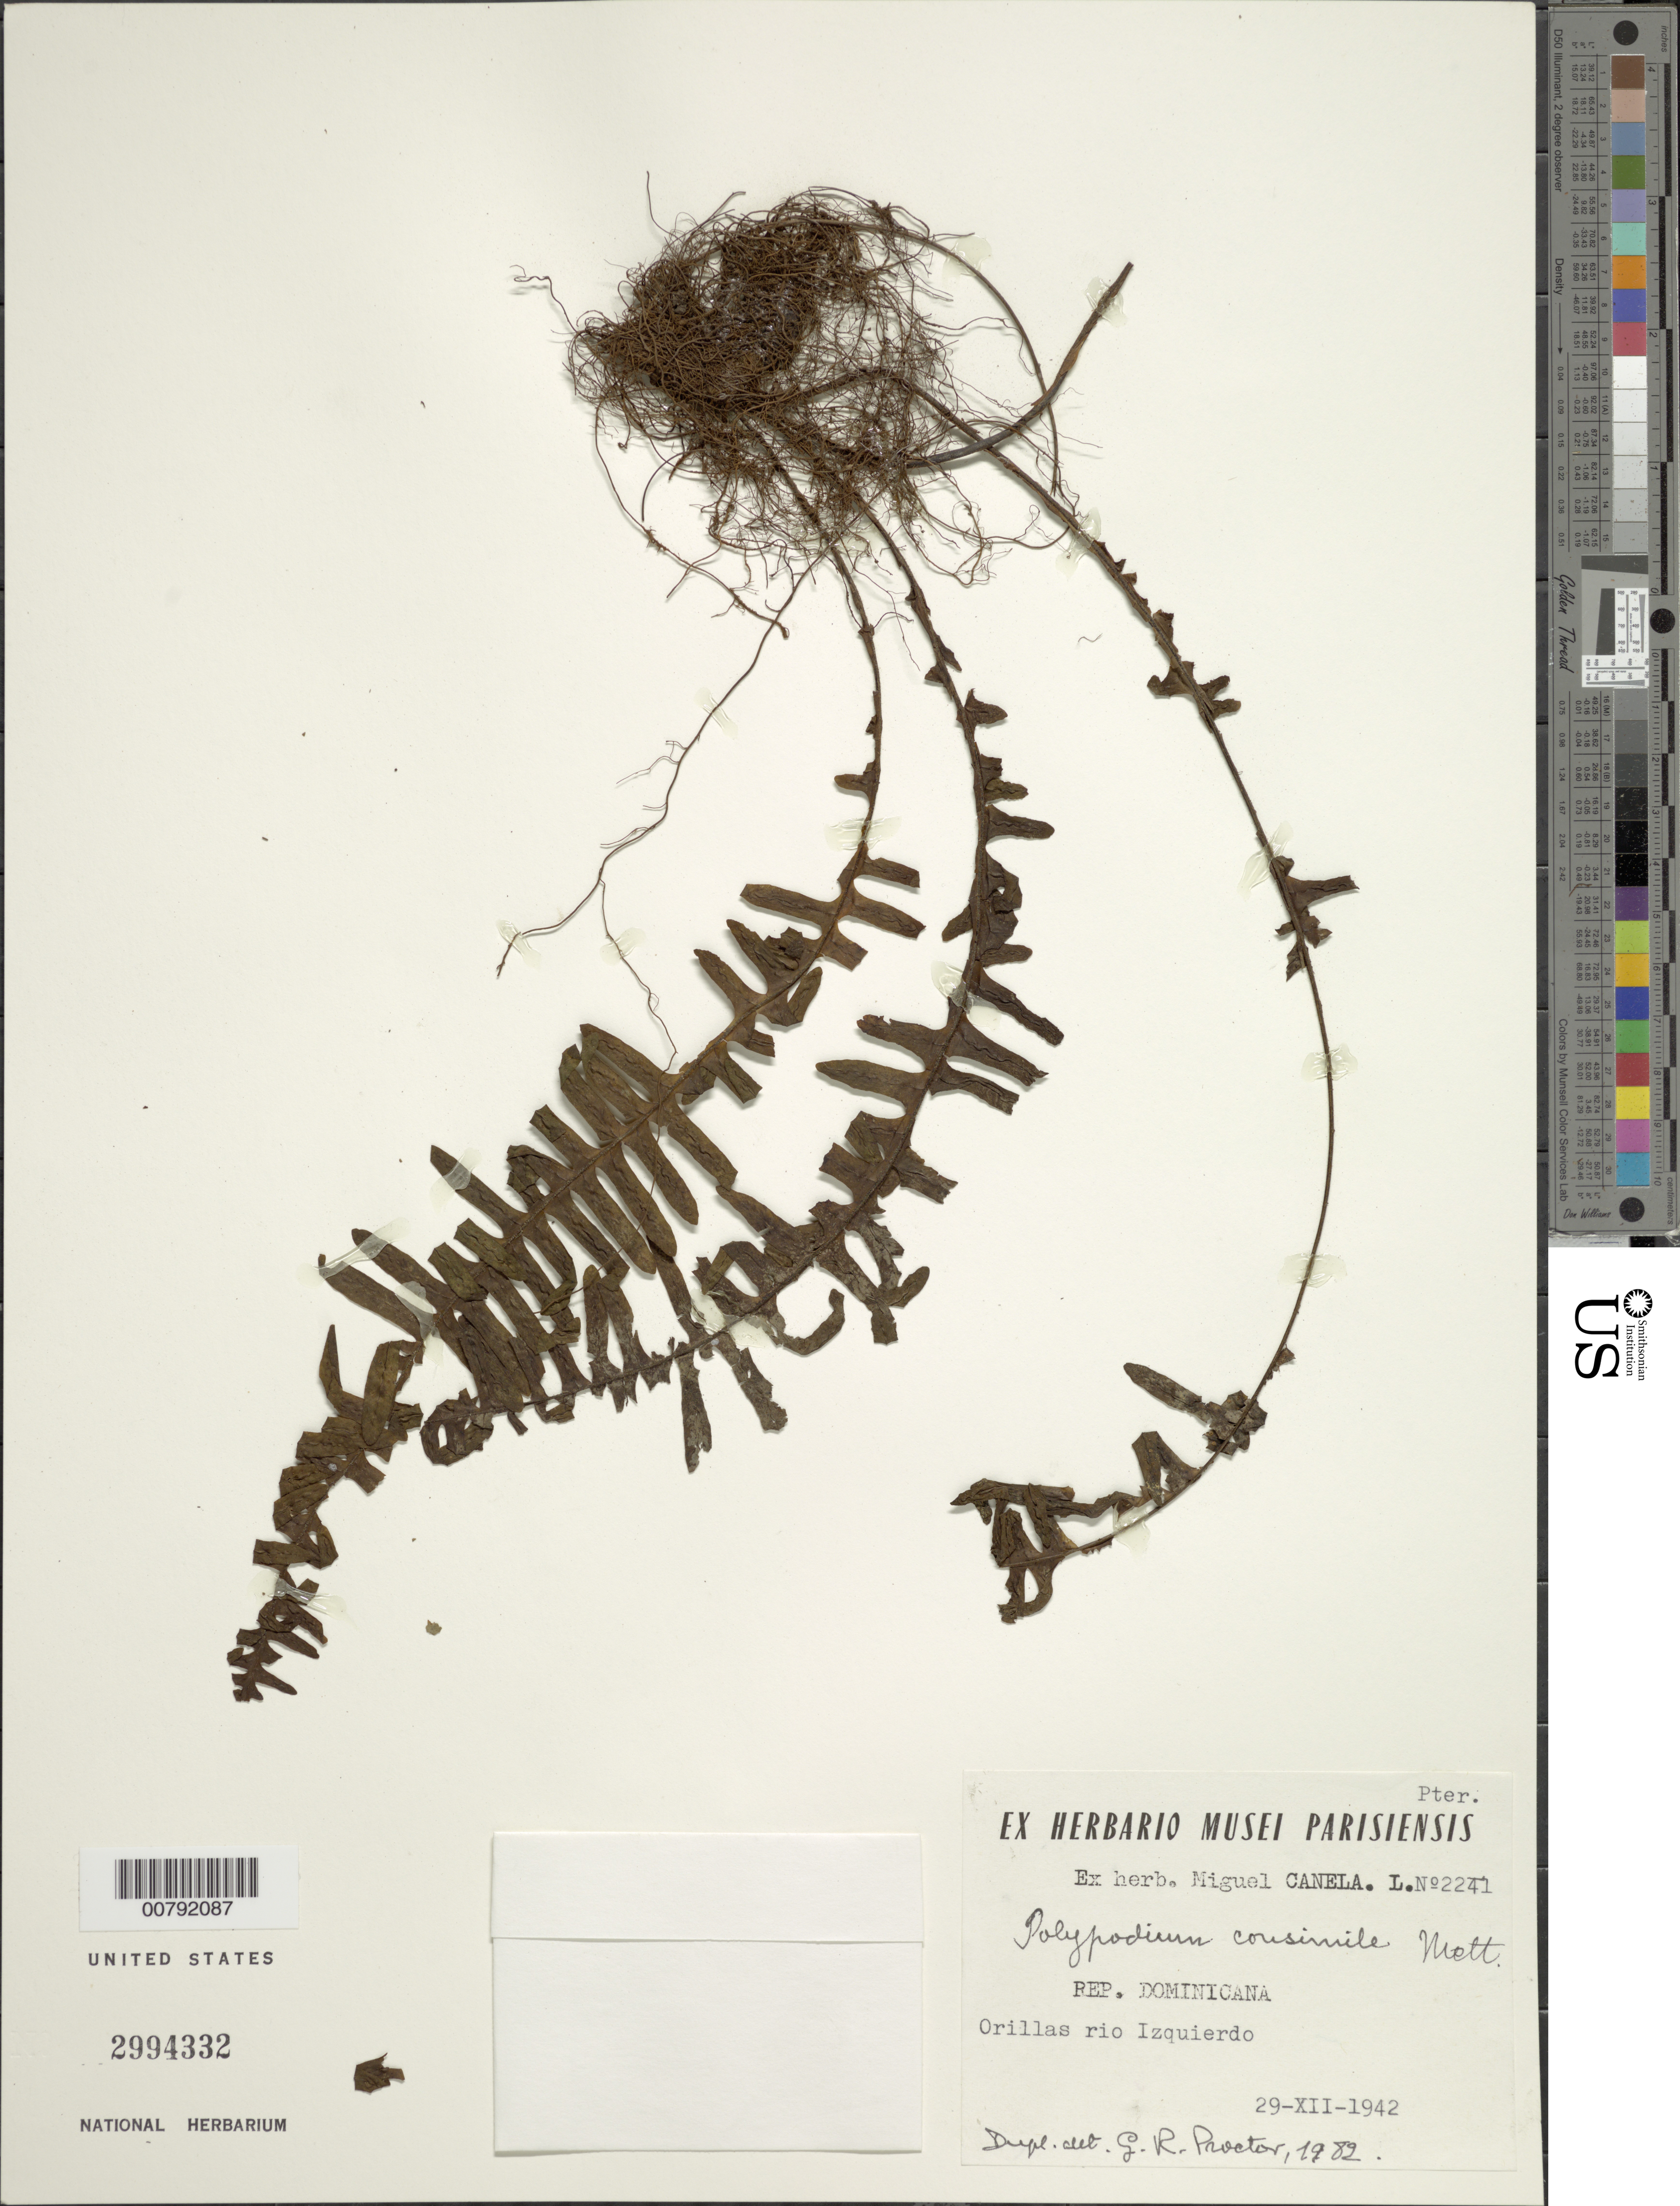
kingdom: Plantae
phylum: Tracheophyta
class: Polypodiopsida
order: Polypodiales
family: Polypodiaceae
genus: Pecluma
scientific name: Pecluma consimilis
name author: (Mett.) M.G. Price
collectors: M. Canela Lazaro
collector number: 2241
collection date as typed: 29 Dec 1942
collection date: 1942-12-29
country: Dominican Republic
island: Hispaniola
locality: Rio Izquierdo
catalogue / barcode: US 2994332